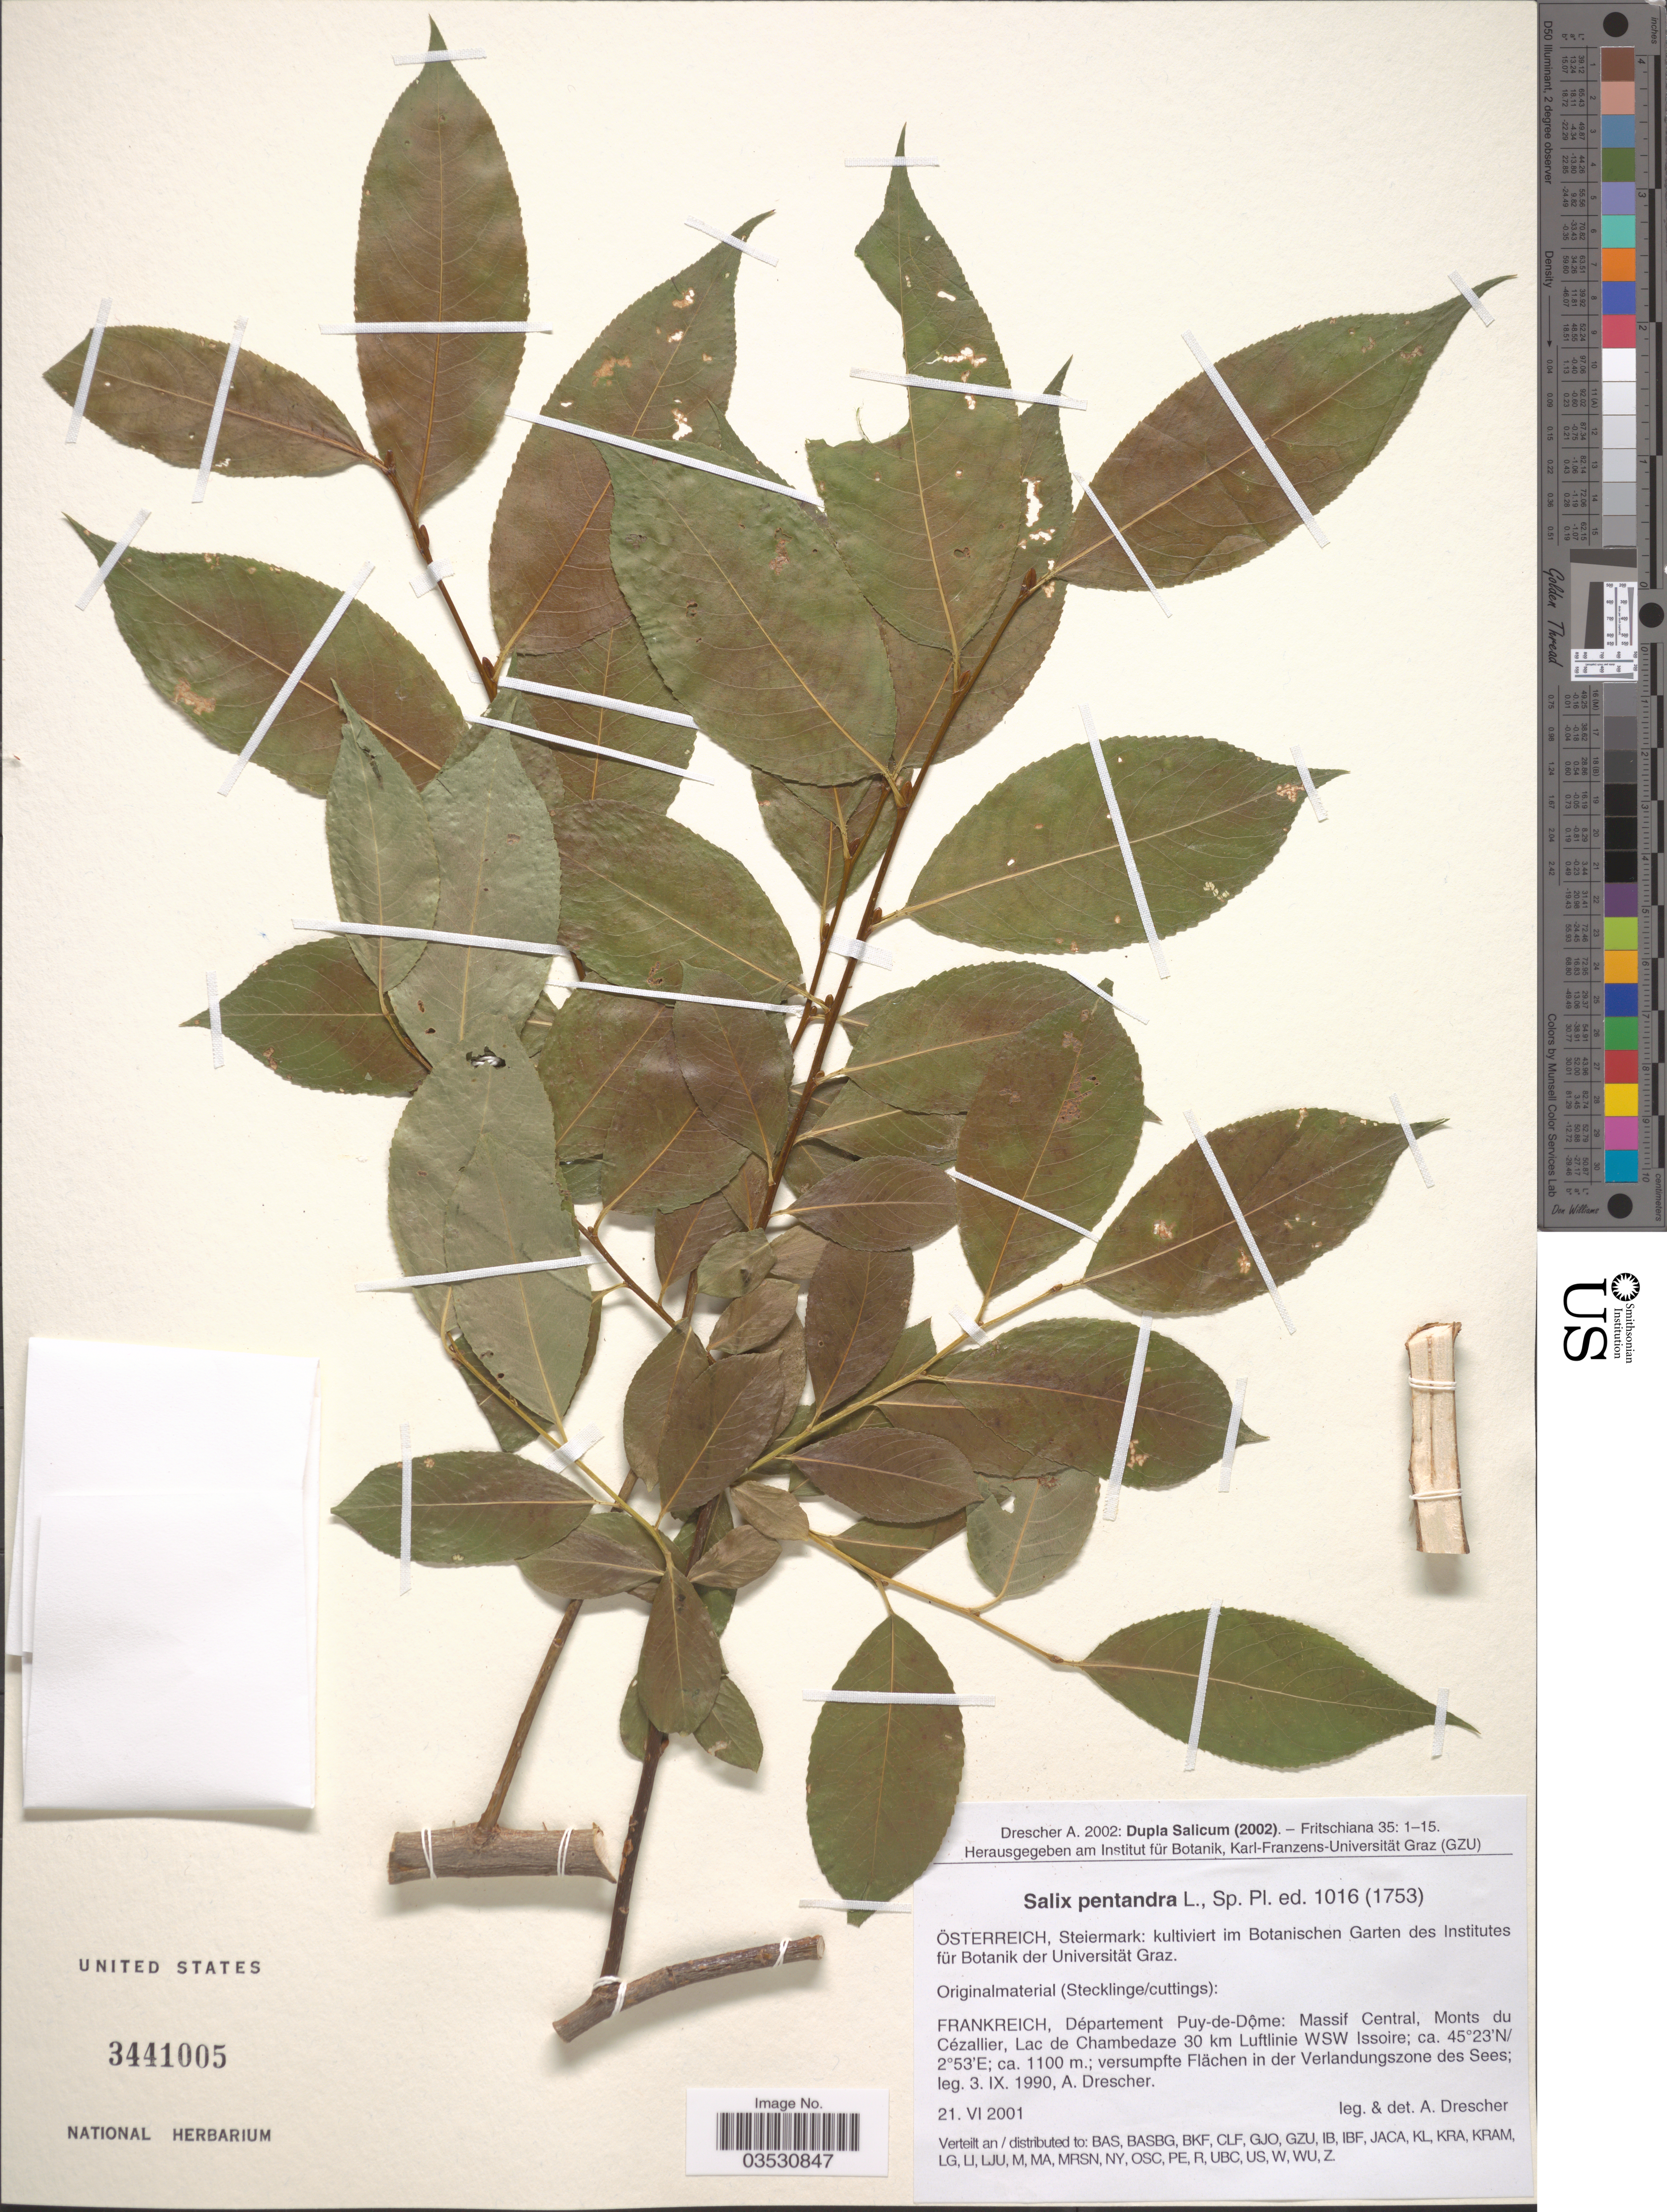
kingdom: Plantae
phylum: Tracheophyta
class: Magnoliopsida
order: Malpighiales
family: Salicaceae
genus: Salix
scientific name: Salix pentandra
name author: L.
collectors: A. Drescher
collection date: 2001-06-21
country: Austria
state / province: Steiermark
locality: Österreich: im Botanischen Garten des Institutes für Botanik der Universität Graz.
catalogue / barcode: US 3441005